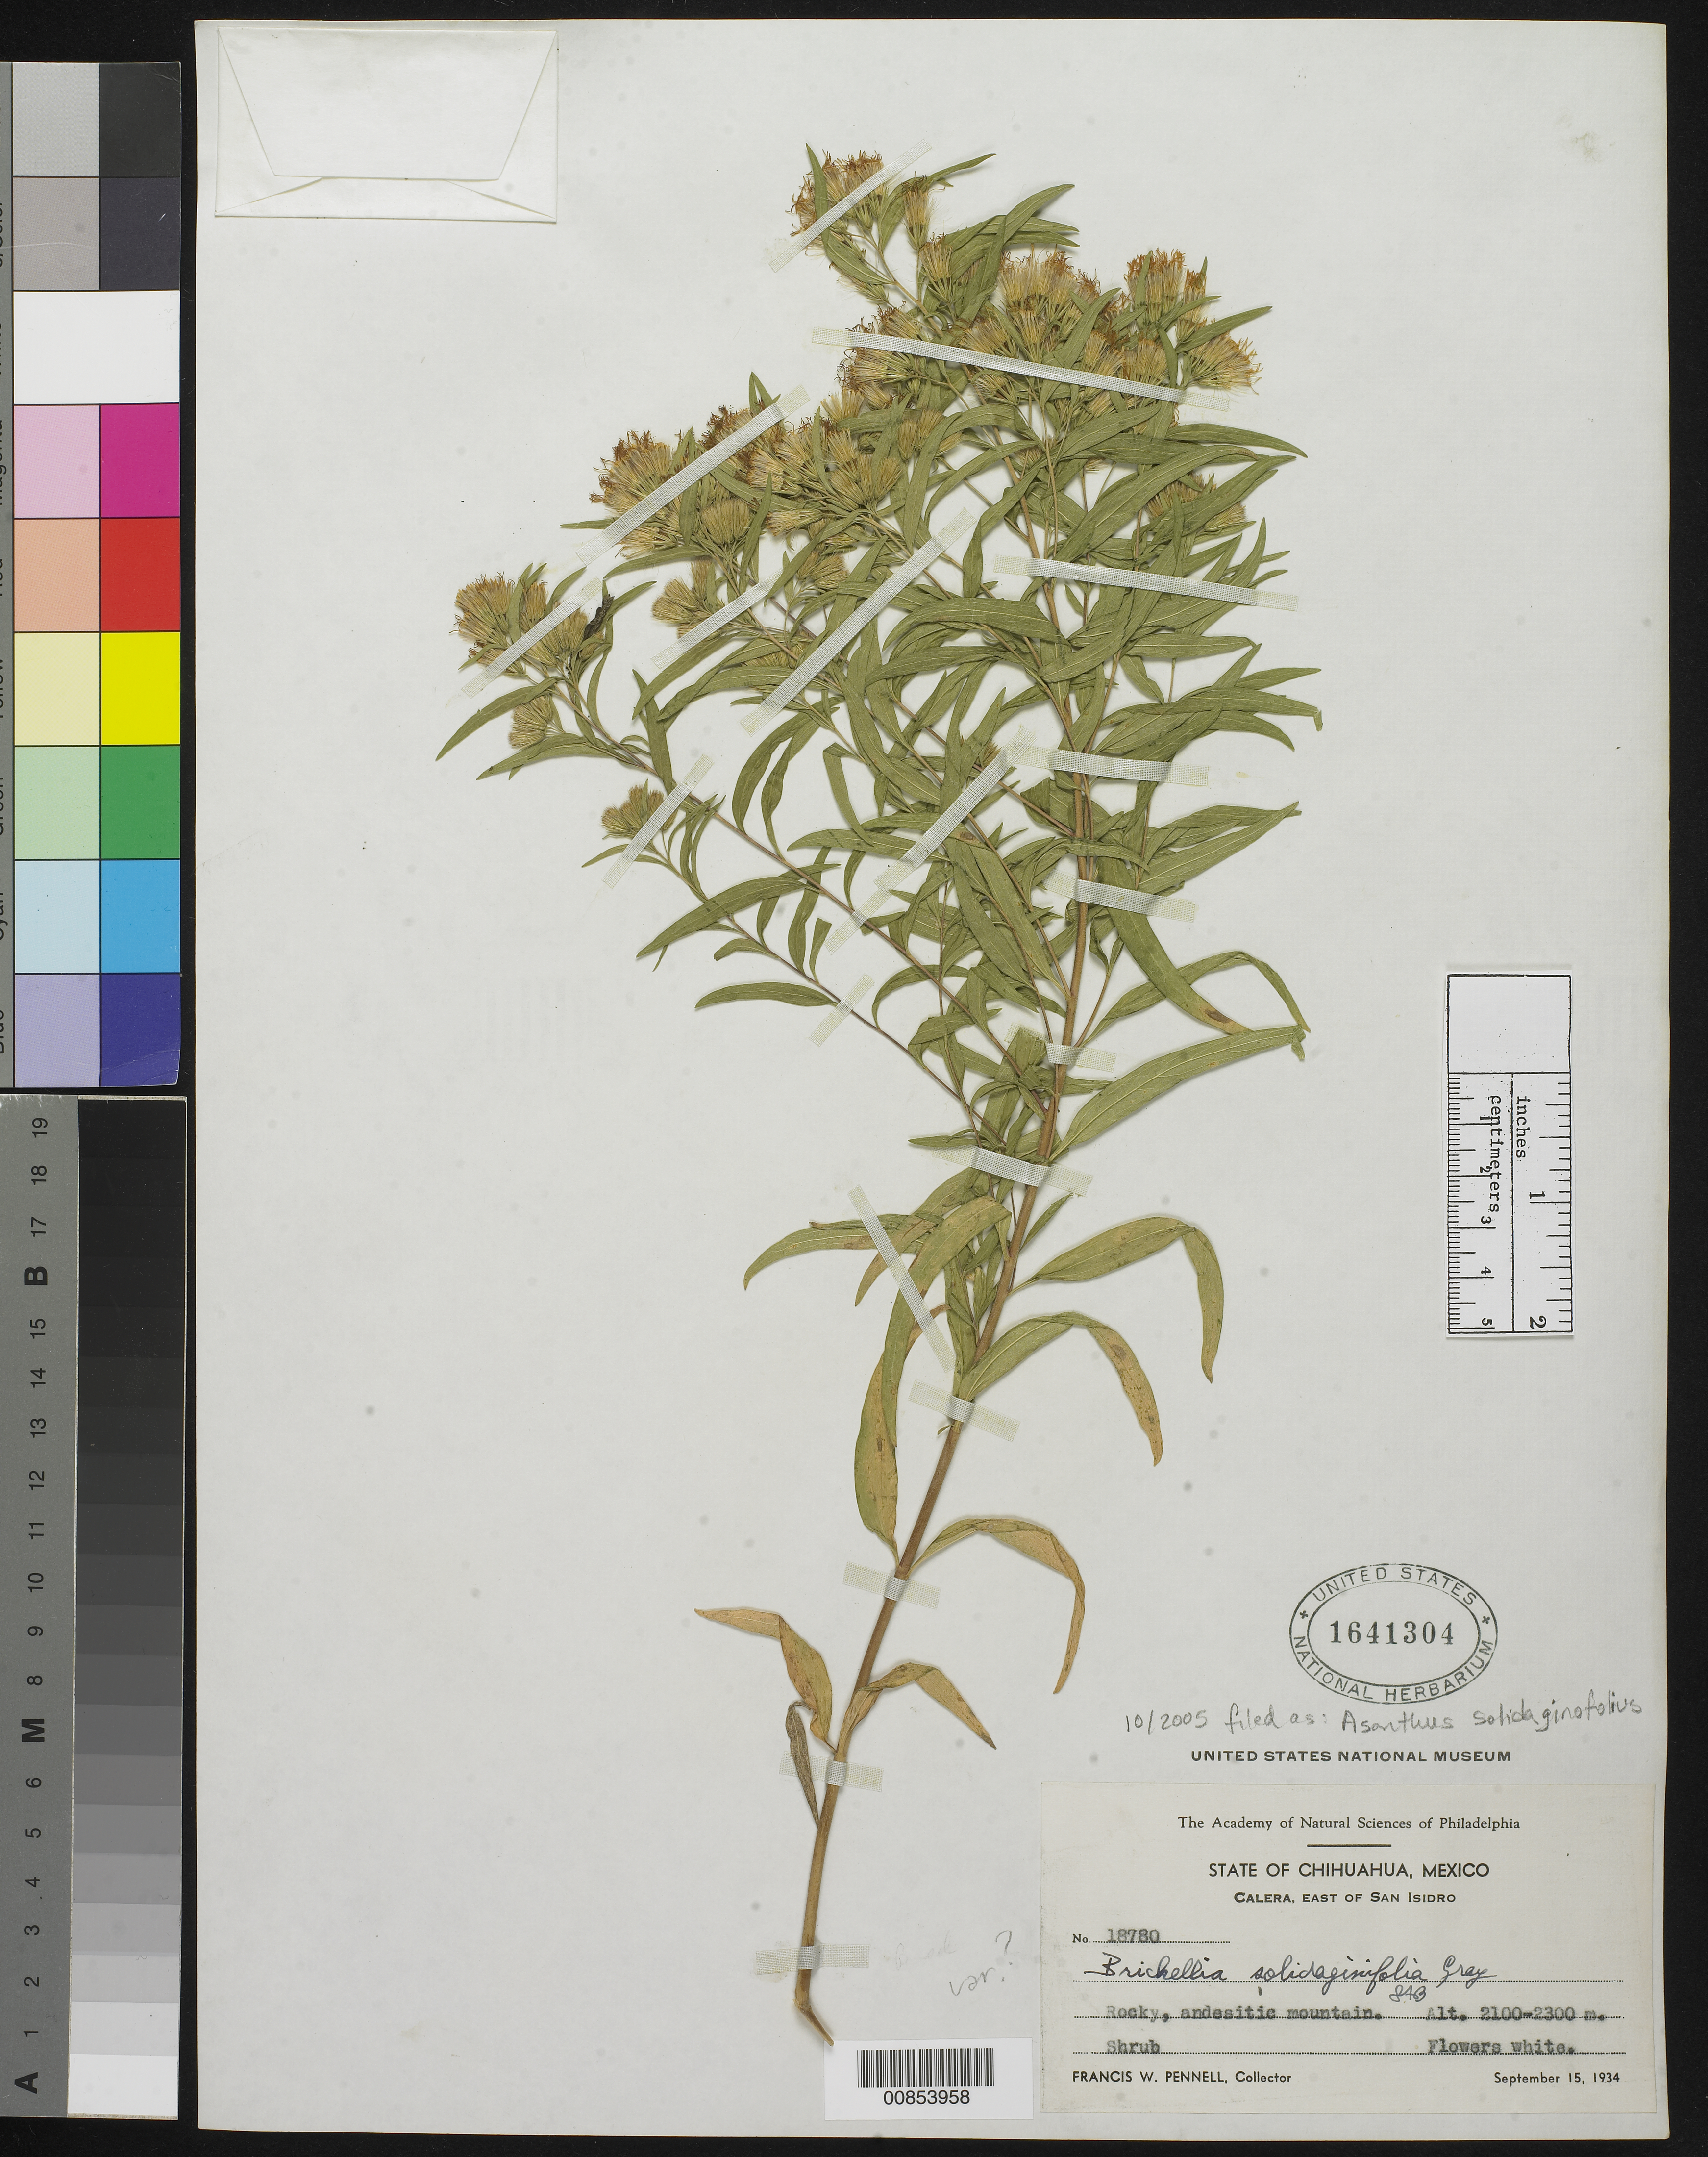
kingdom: Plantae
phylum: Tracheophyta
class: Magnoliopsida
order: Asterales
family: Asteraceae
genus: Asanthus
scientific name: Asanthus solidaginifolius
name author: (A. Gray) R.M. King & H. Rob.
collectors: F. W. Pennell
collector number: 18780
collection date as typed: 15 Sep 1934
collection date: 1934-09-15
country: Mexico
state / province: Chihuahua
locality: Calera, east of San Isidro, Chihuahua.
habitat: Rocky, andesitic mountain.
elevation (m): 2300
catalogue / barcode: US 1641304